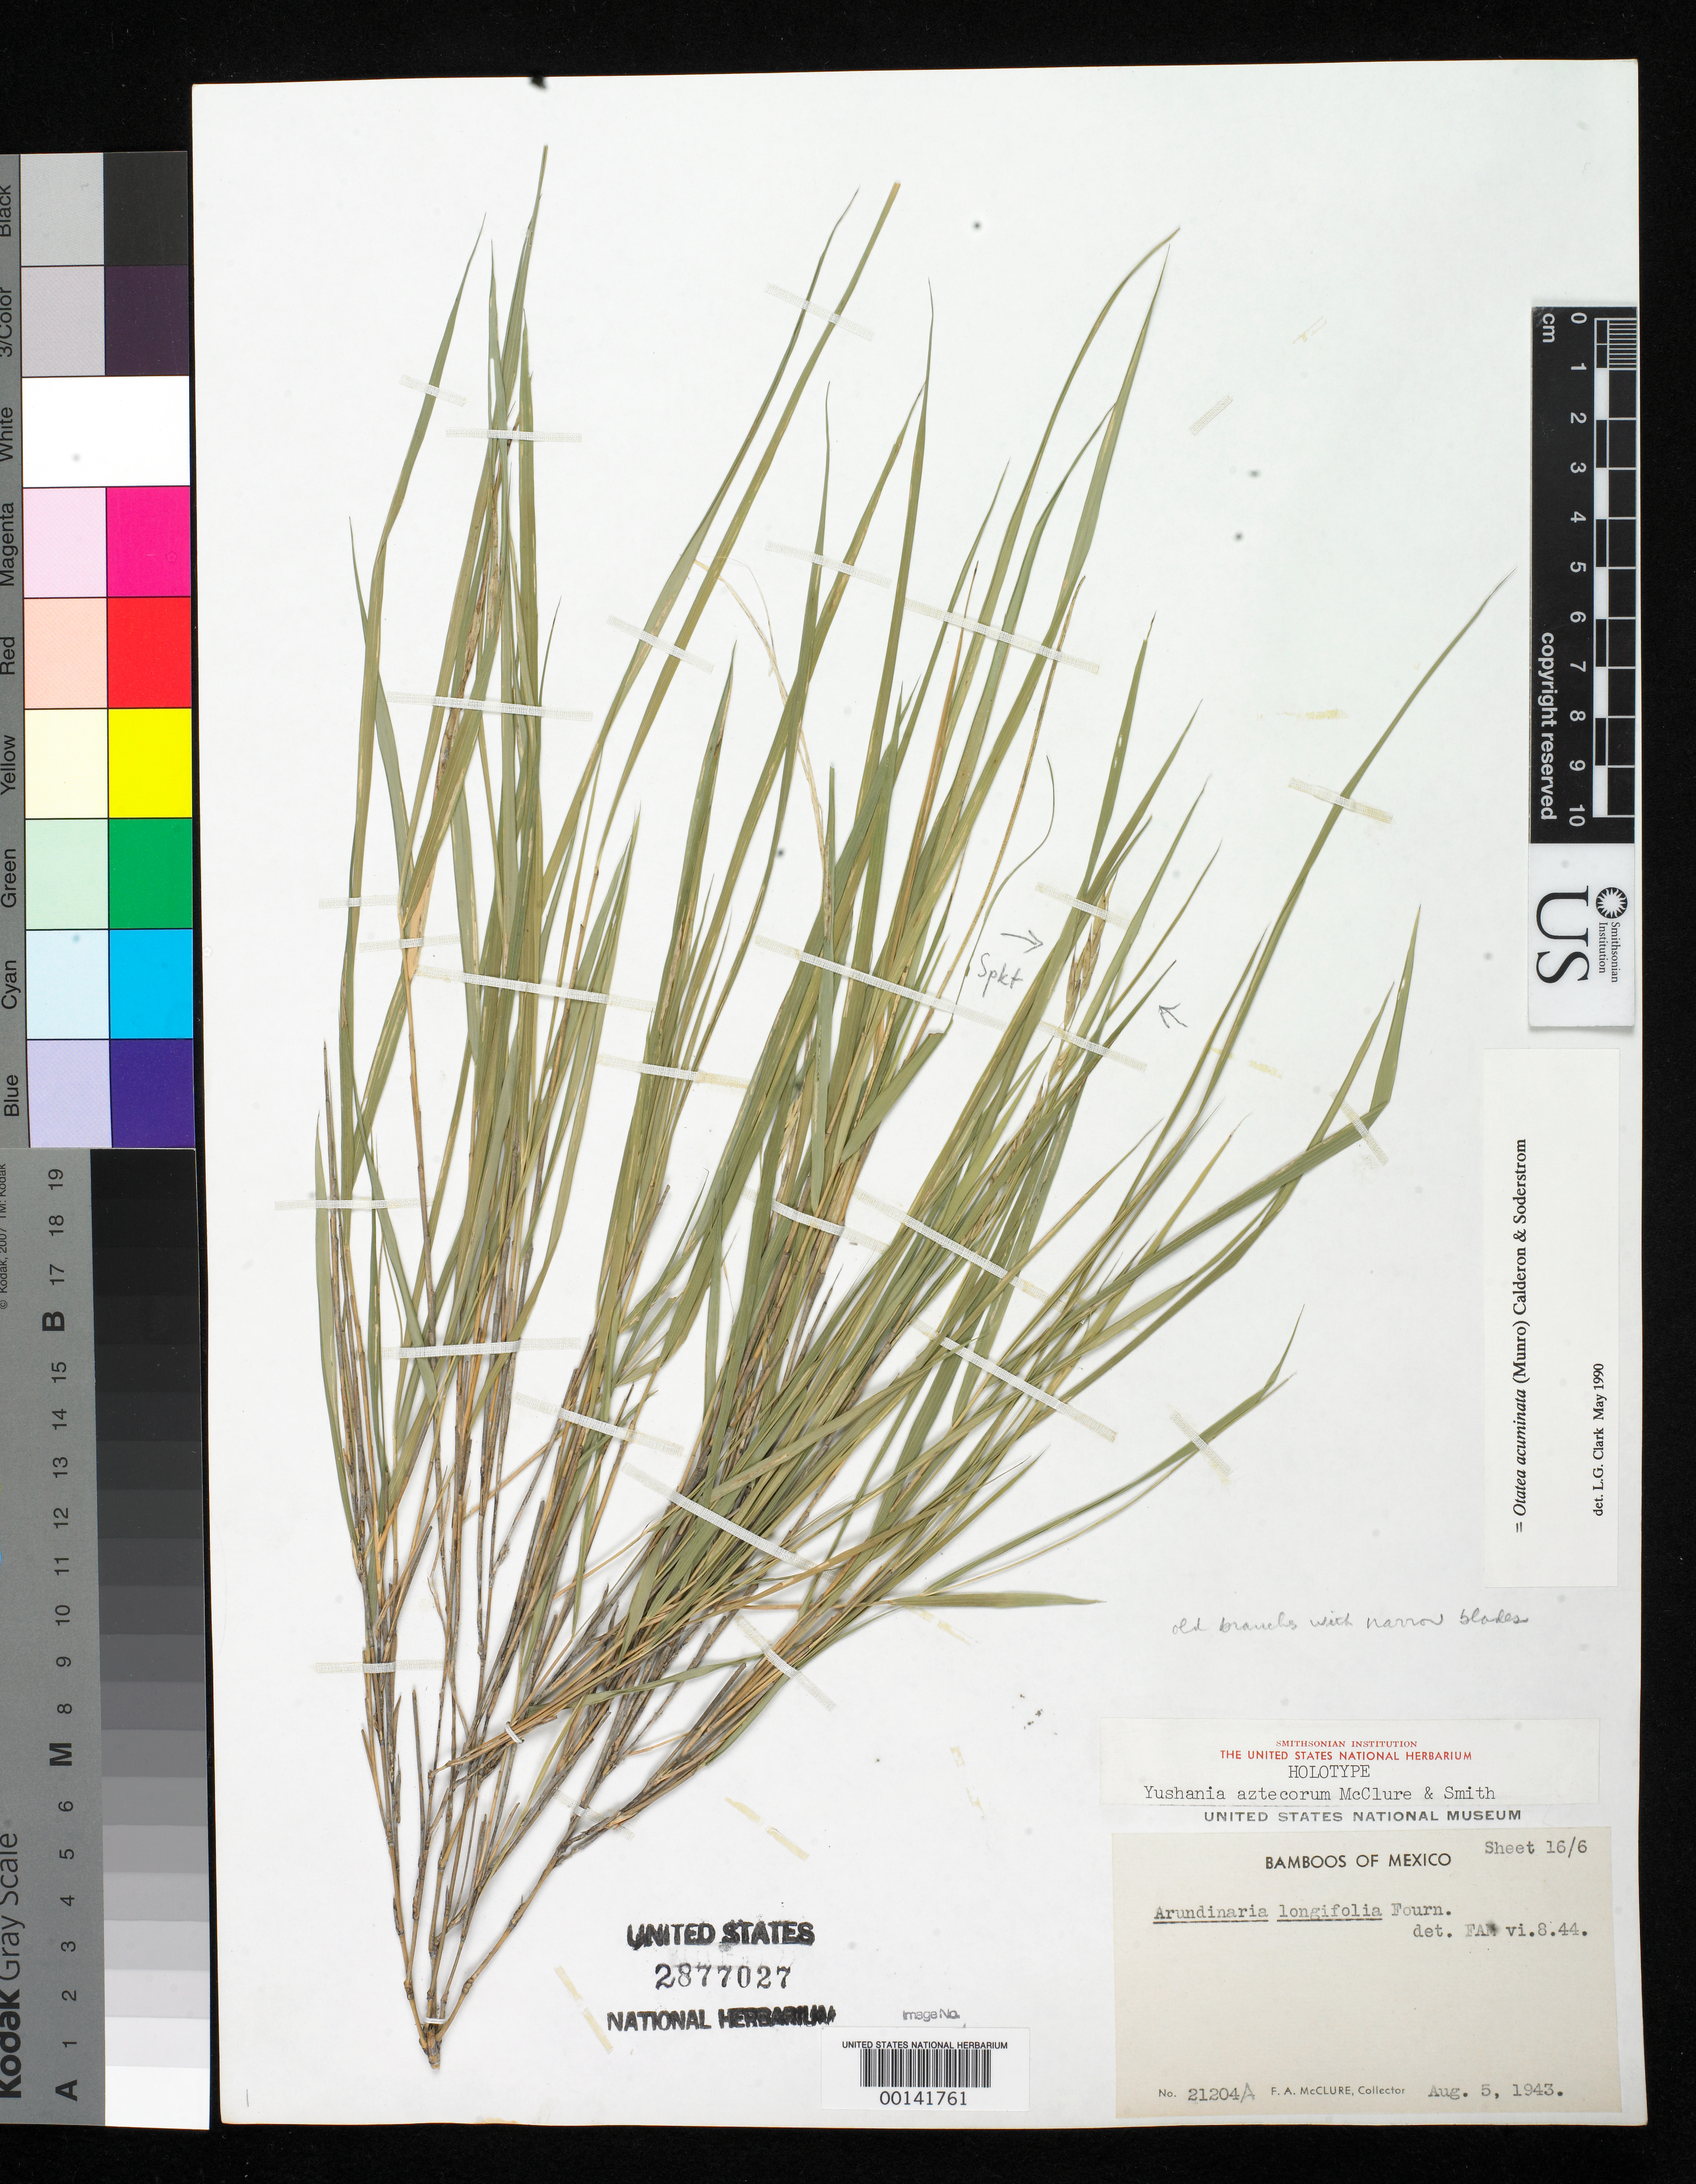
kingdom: Plantae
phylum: Tracheophyta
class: Liliopsida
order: Poales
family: Poaceae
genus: Yushania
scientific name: Yushania aztecorum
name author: McClure & E.W. Sm.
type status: Holotype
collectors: F. A. McClure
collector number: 21204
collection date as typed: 05 Aug 1943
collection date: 1943-08-05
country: Mexico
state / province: Sinaloa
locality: Slopes of La Dispensa, inland from Roasrio. [Rosario?]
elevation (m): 457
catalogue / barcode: US 2877027